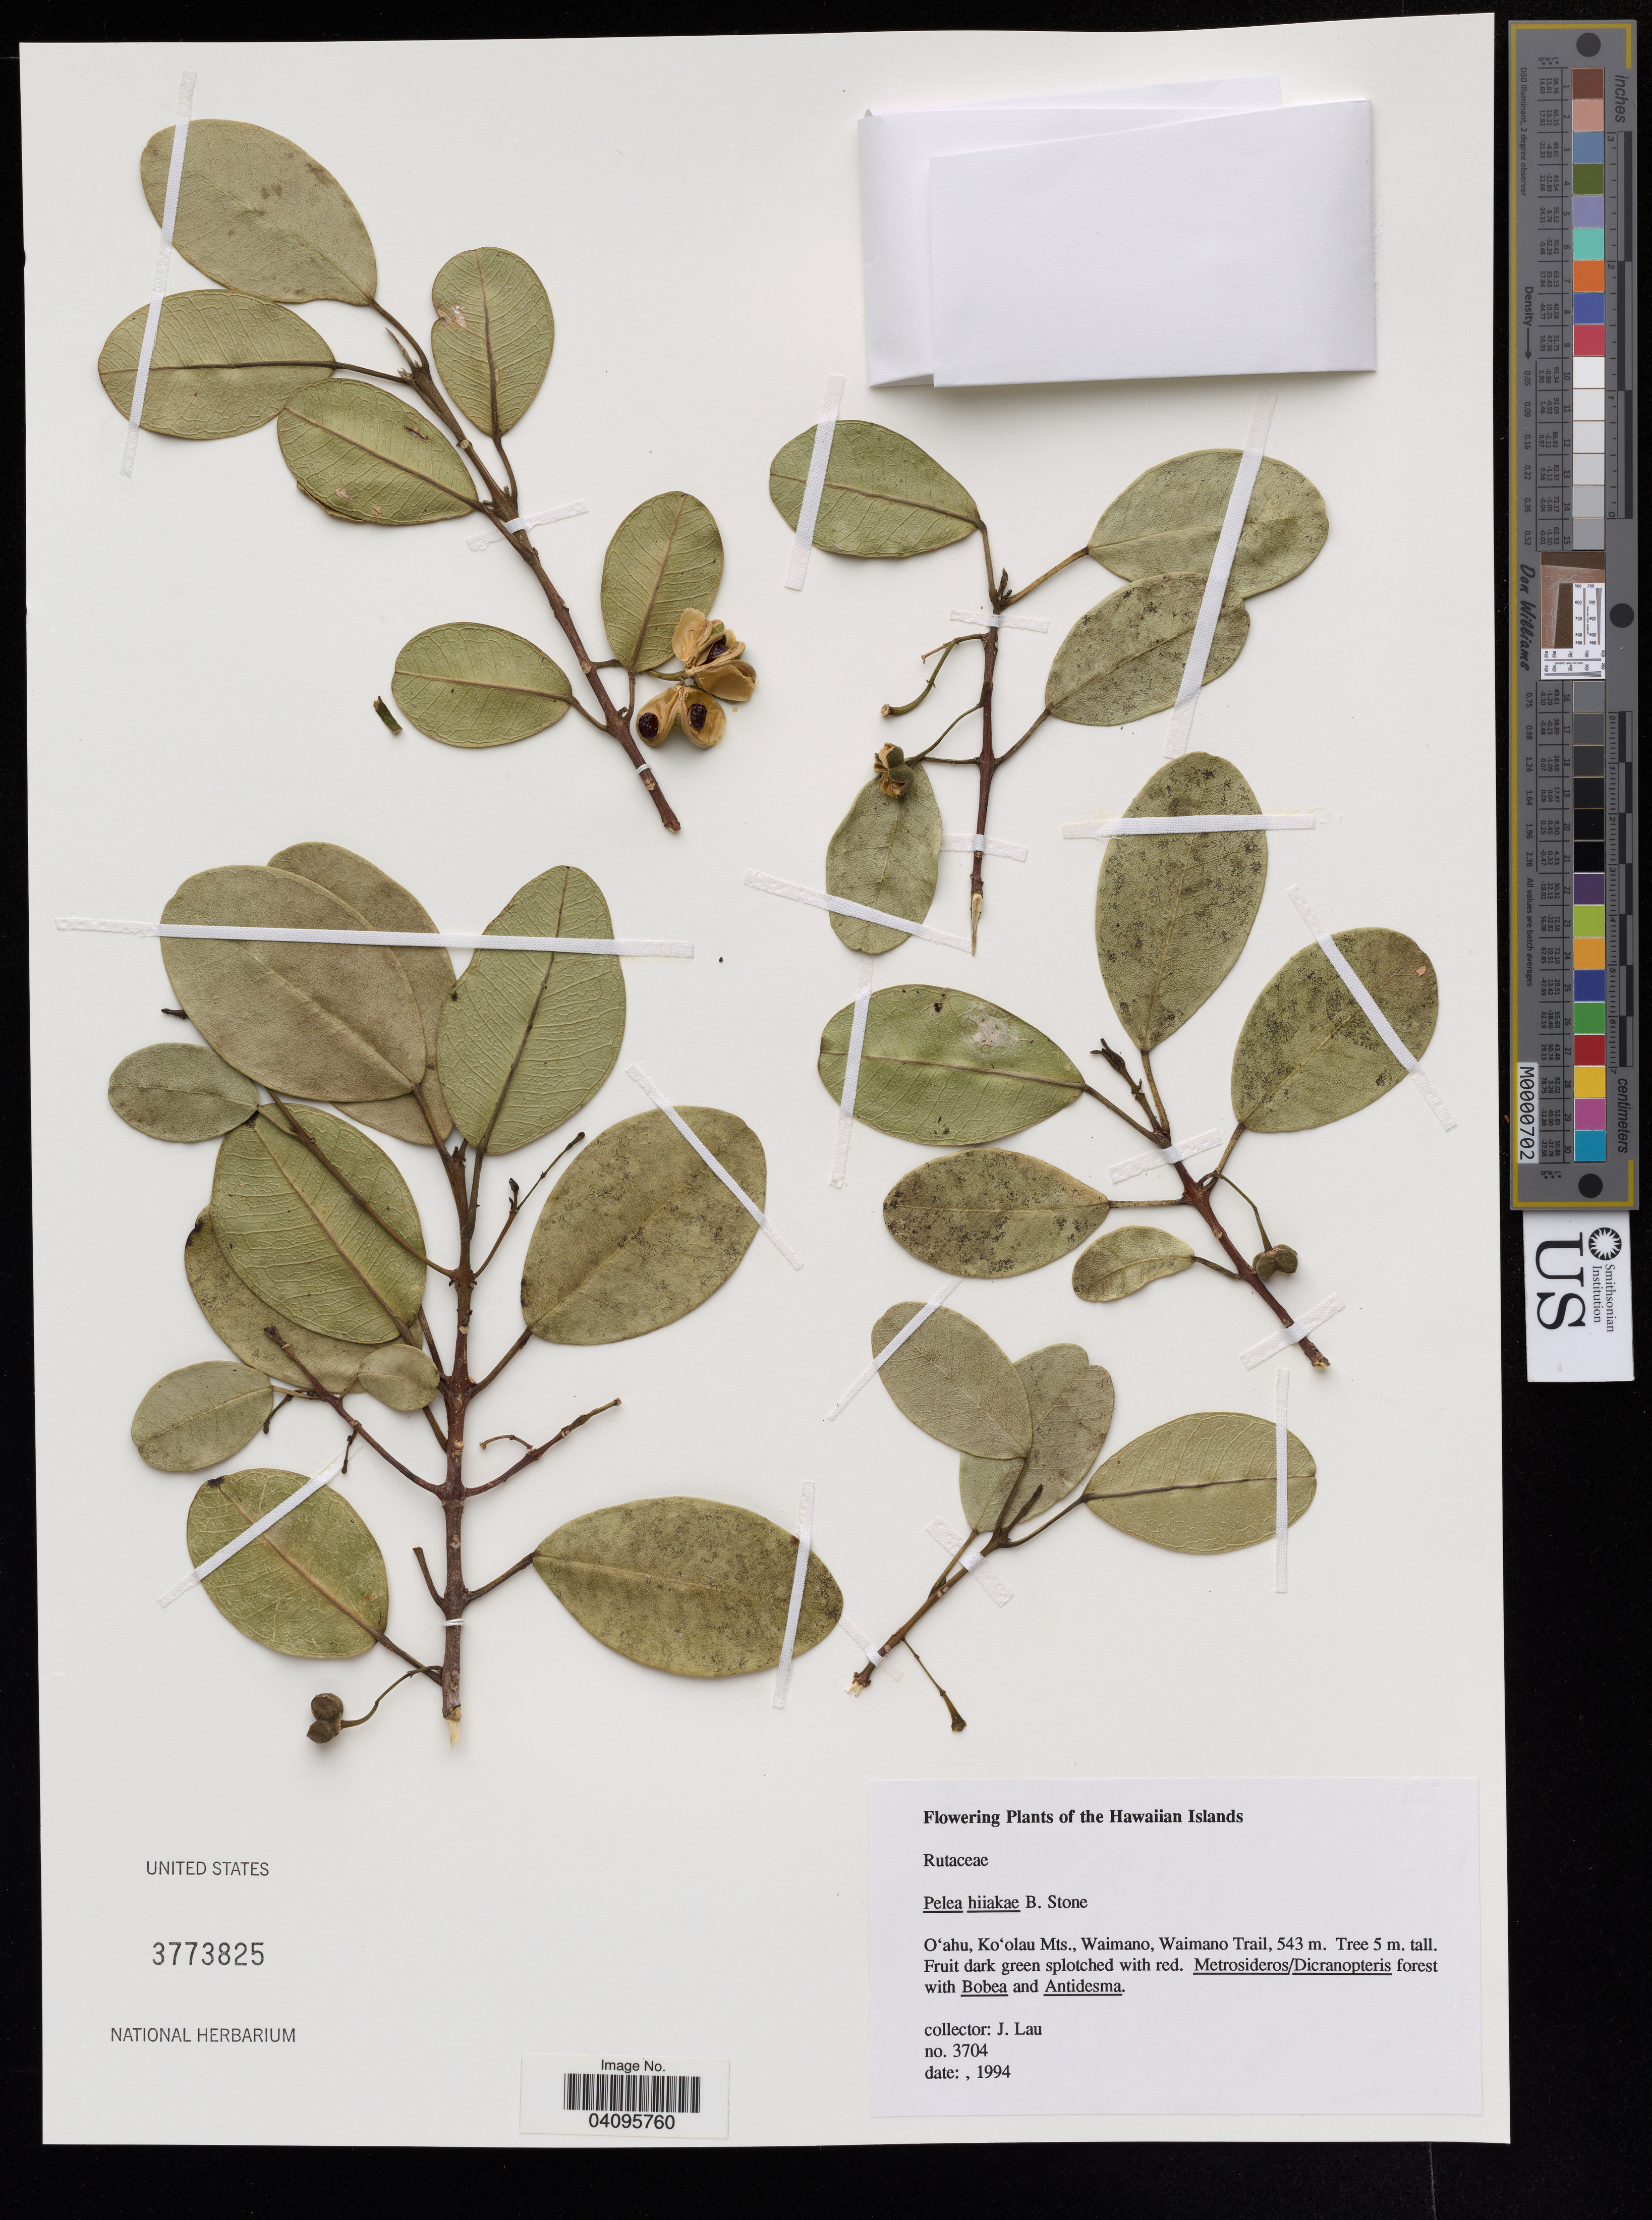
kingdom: Plantae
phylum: Tracheophyta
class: Magnoliopsida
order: Sapindales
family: Rutaceae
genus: Melicope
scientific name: Melicope hiiakae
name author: (B.C. Stone) T.G. Hartley & B.C. Stone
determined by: Wagner, W. L., (BOT), Smithsonian Institution - National Museum of Natural History (UNITED STATES)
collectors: J. Lau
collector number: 3704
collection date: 1994-10-26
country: United States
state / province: Hawaii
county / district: Honolulu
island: Oahu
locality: Ko'olau Mts., Waimano, Waimano Trail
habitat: Forest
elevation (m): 543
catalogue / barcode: US 3773825